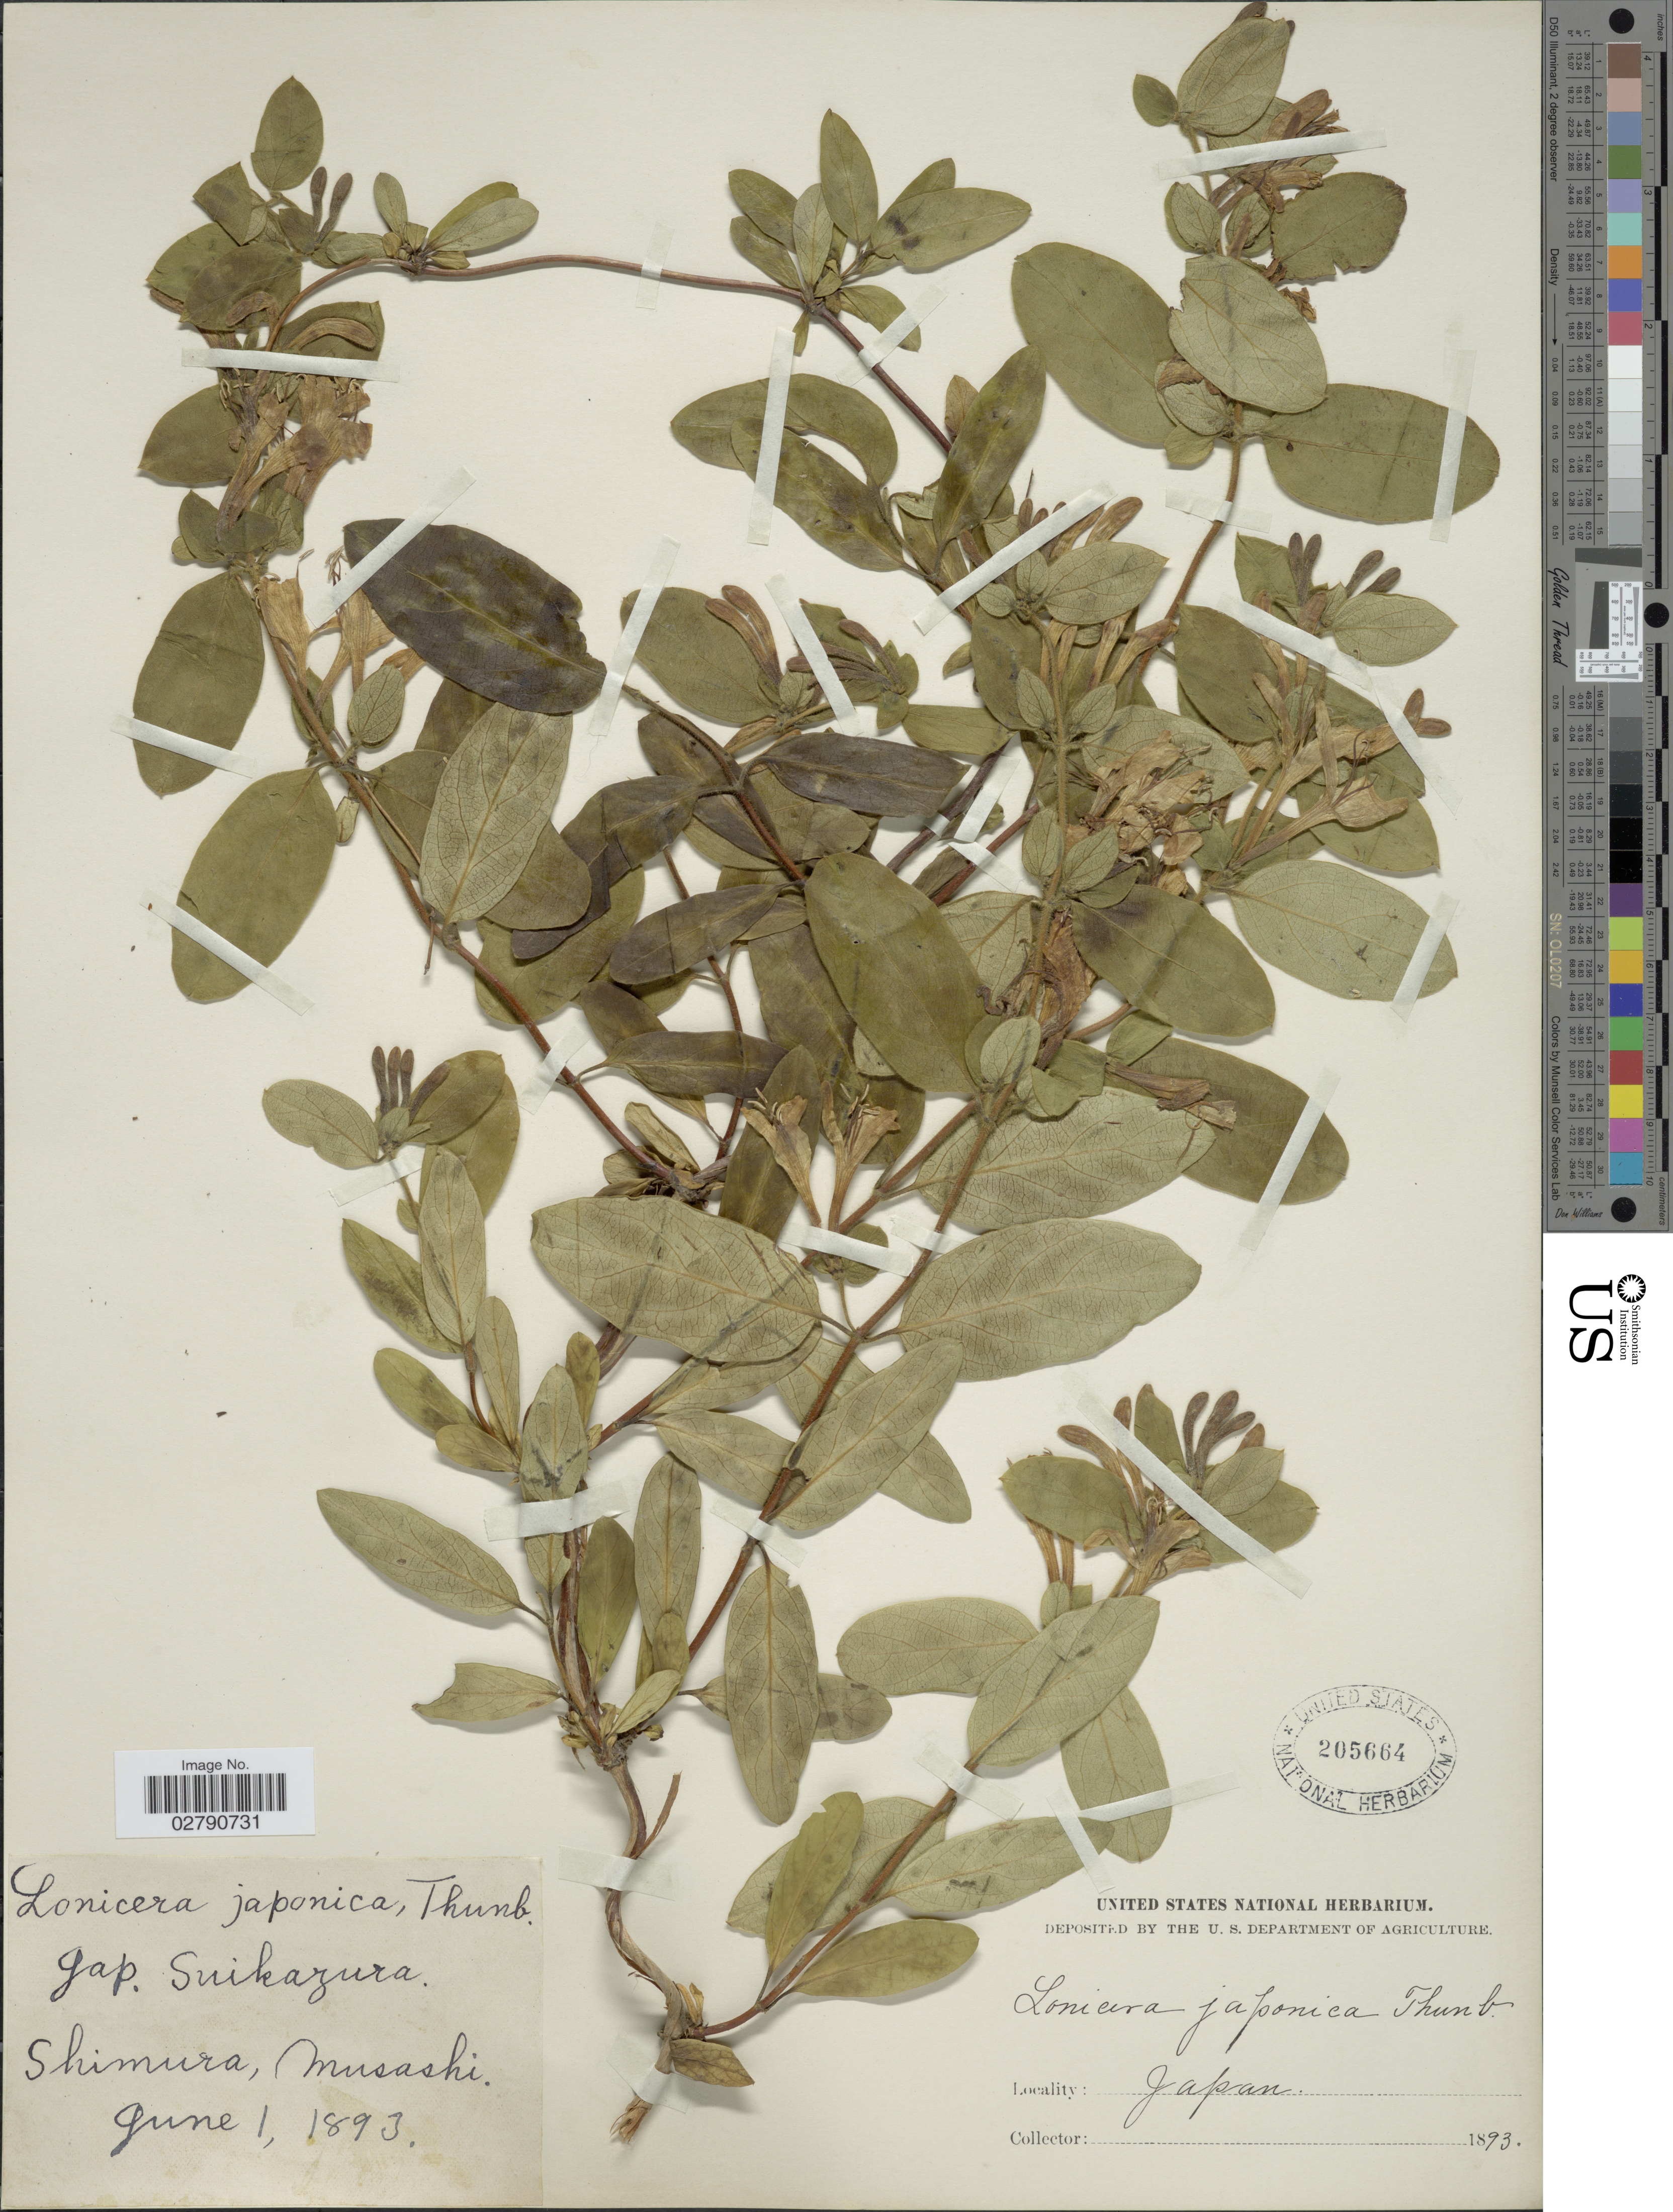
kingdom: Plantae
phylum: Tracheophyta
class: Magnoliopsida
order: Dipsacales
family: Caprifoliaceae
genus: Lonicera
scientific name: Lonicera japonica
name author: Thunb.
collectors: ex herb. United States National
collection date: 1893-06-01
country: Japan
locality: Shimura, Musashi.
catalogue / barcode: US 205664